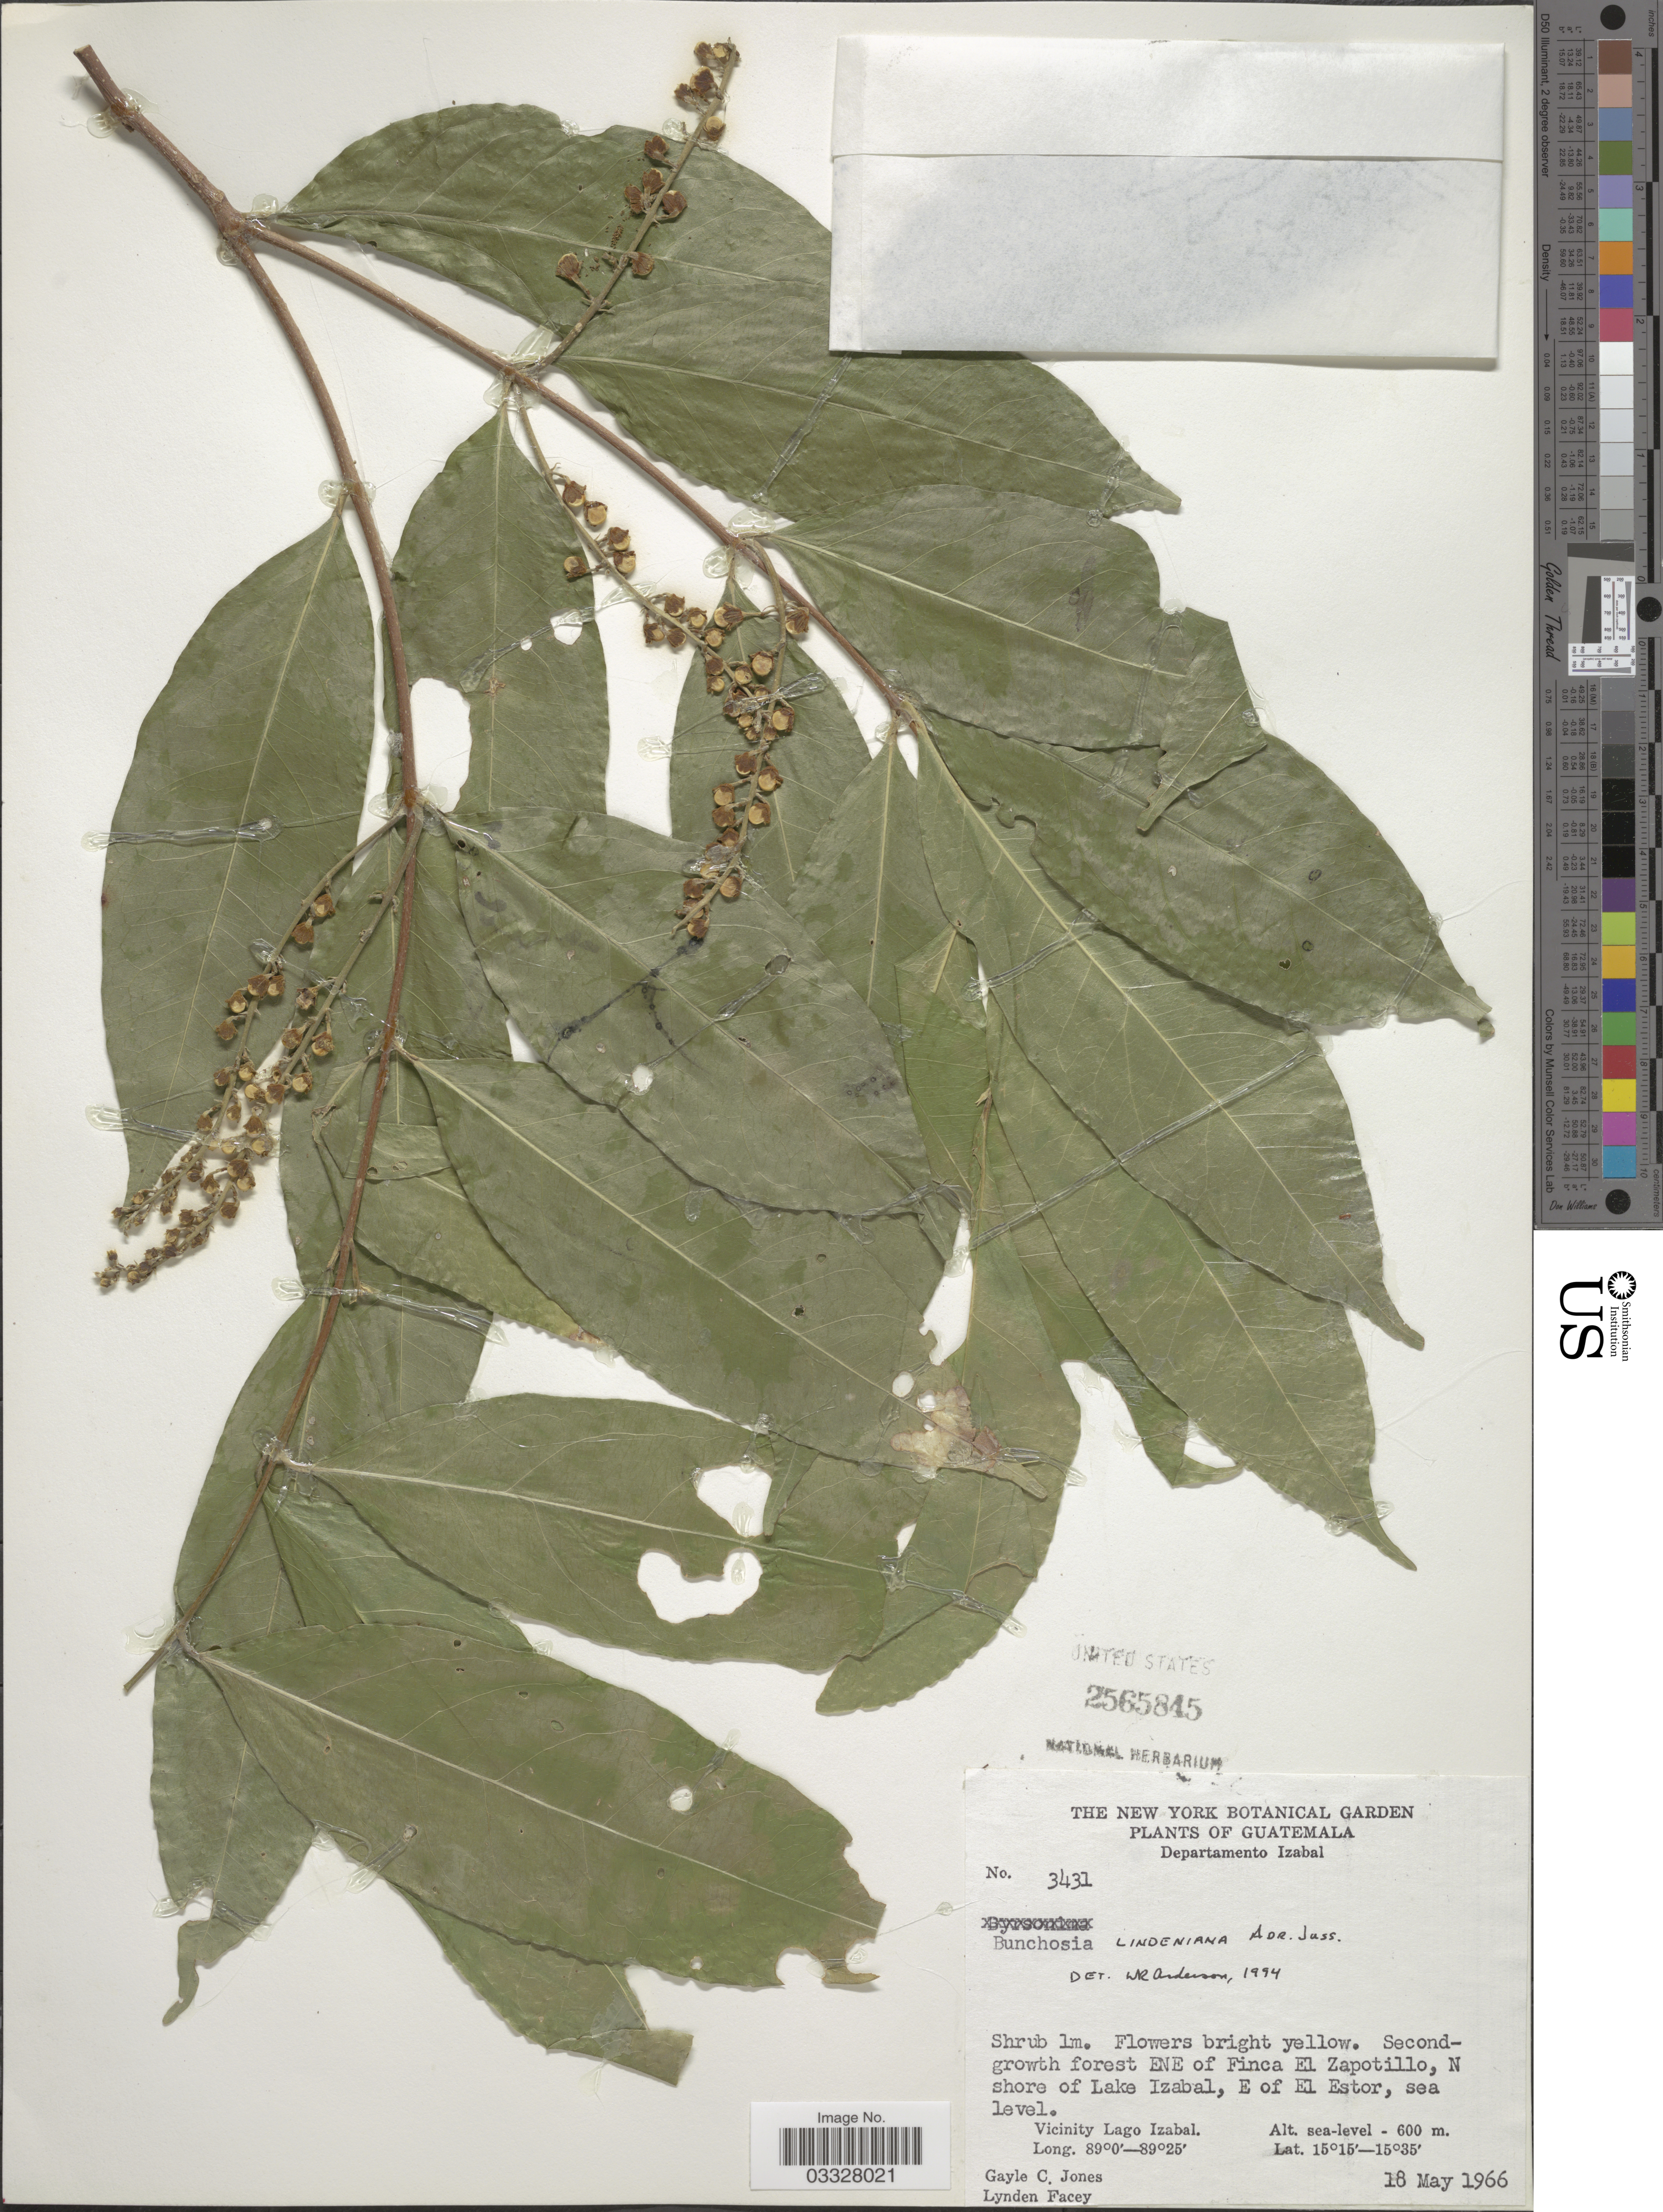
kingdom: Plantae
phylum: Tracheophyta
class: Magnoliopsida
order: Malpighiales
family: Malpighiaceae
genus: Bunchosia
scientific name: Bunchosia lindeniana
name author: A. Juss.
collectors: G. C. Jones & L. Facey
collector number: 3431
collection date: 1966-05-18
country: Guatemala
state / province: Izabal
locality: Departamento Izabal. Second-growth forest ENE of Finca El Zapotillo, N shore of Lake Izabal, E of El Estor. Vicinity of Lago Izabal.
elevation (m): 0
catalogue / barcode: US 2565845